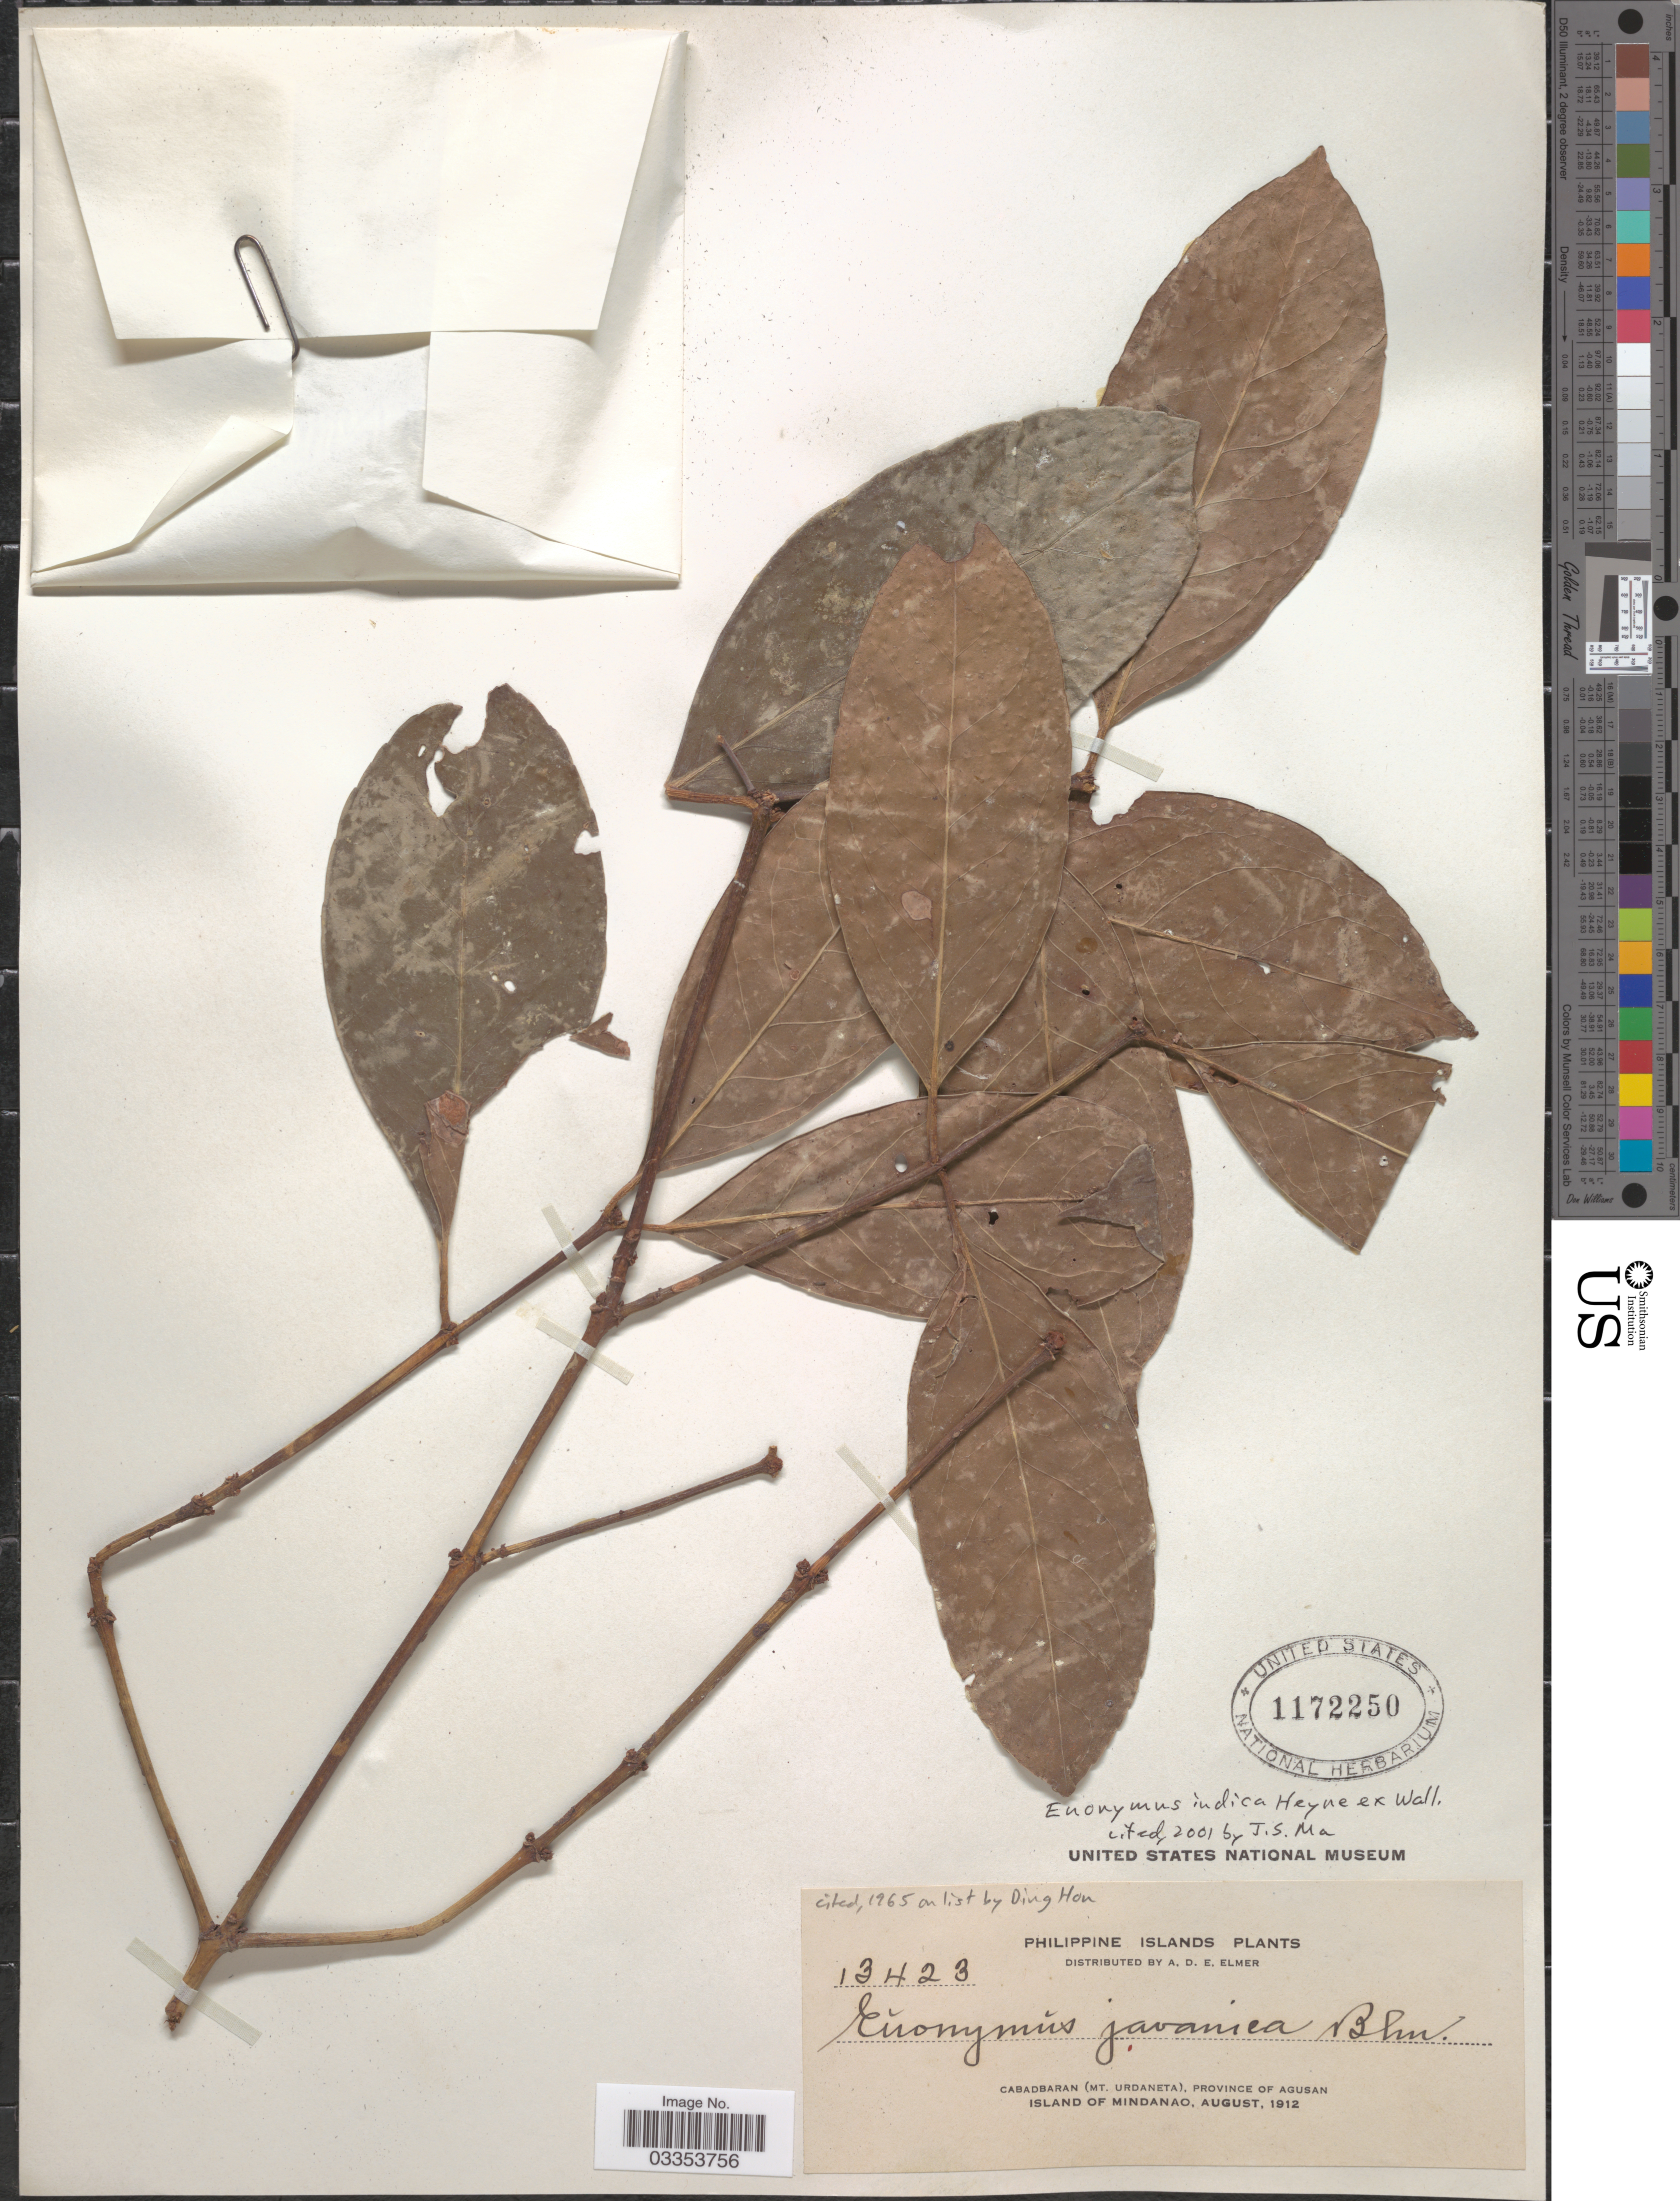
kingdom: Plantae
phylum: Tracheophyta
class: Magnoliopsida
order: Celastrales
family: Celastraceae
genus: Euonymus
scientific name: Euonymus indicus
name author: B. Heyne ex Wall.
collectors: A. D. E. Elmer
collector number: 13423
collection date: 1912-08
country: Philippines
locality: Philippine Islands. Cabadbaran (Mt. Urdaneta), province of Agusan. Island of Mindanao.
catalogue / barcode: US 1172250